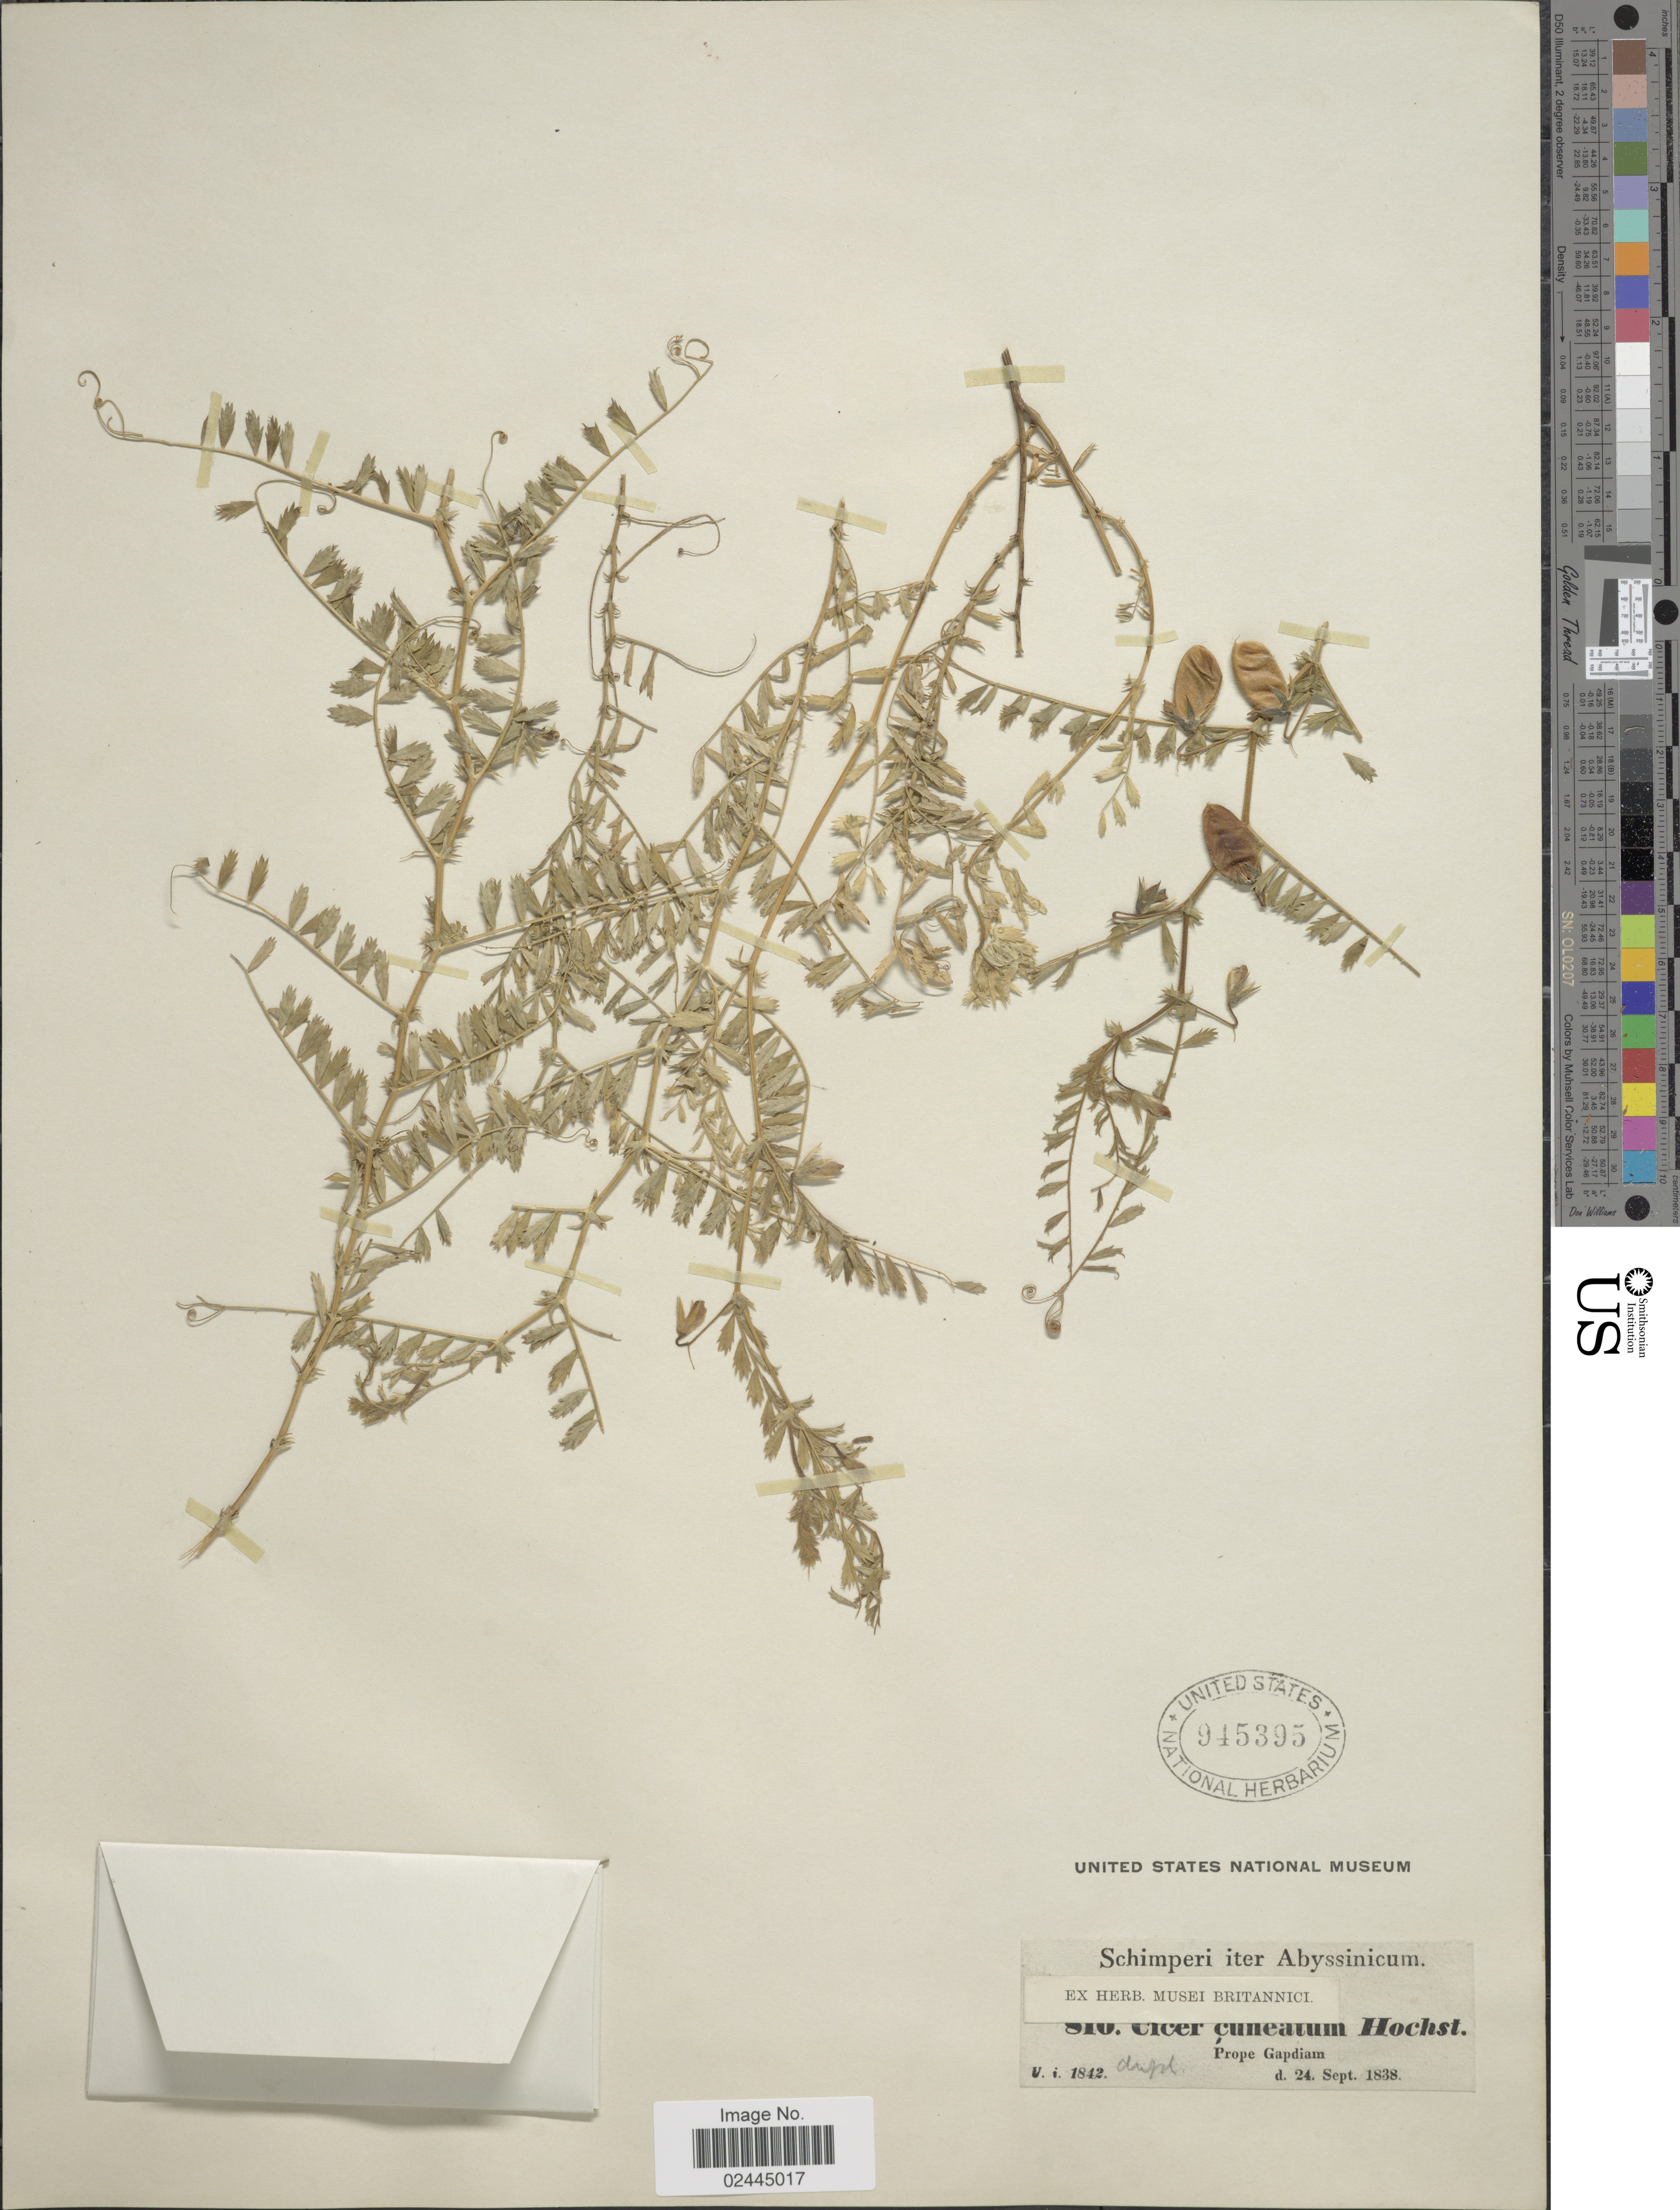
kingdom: Plantae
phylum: Tracheophyta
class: Magnoliopsida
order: Fabales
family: Fabaceae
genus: Cicer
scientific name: Cicer cuneatum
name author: A. Rich.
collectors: -. Schimper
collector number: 810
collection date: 1838-04-24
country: Eritrea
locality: Abyssinicum, Prope Gapdiam.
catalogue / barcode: US 945395